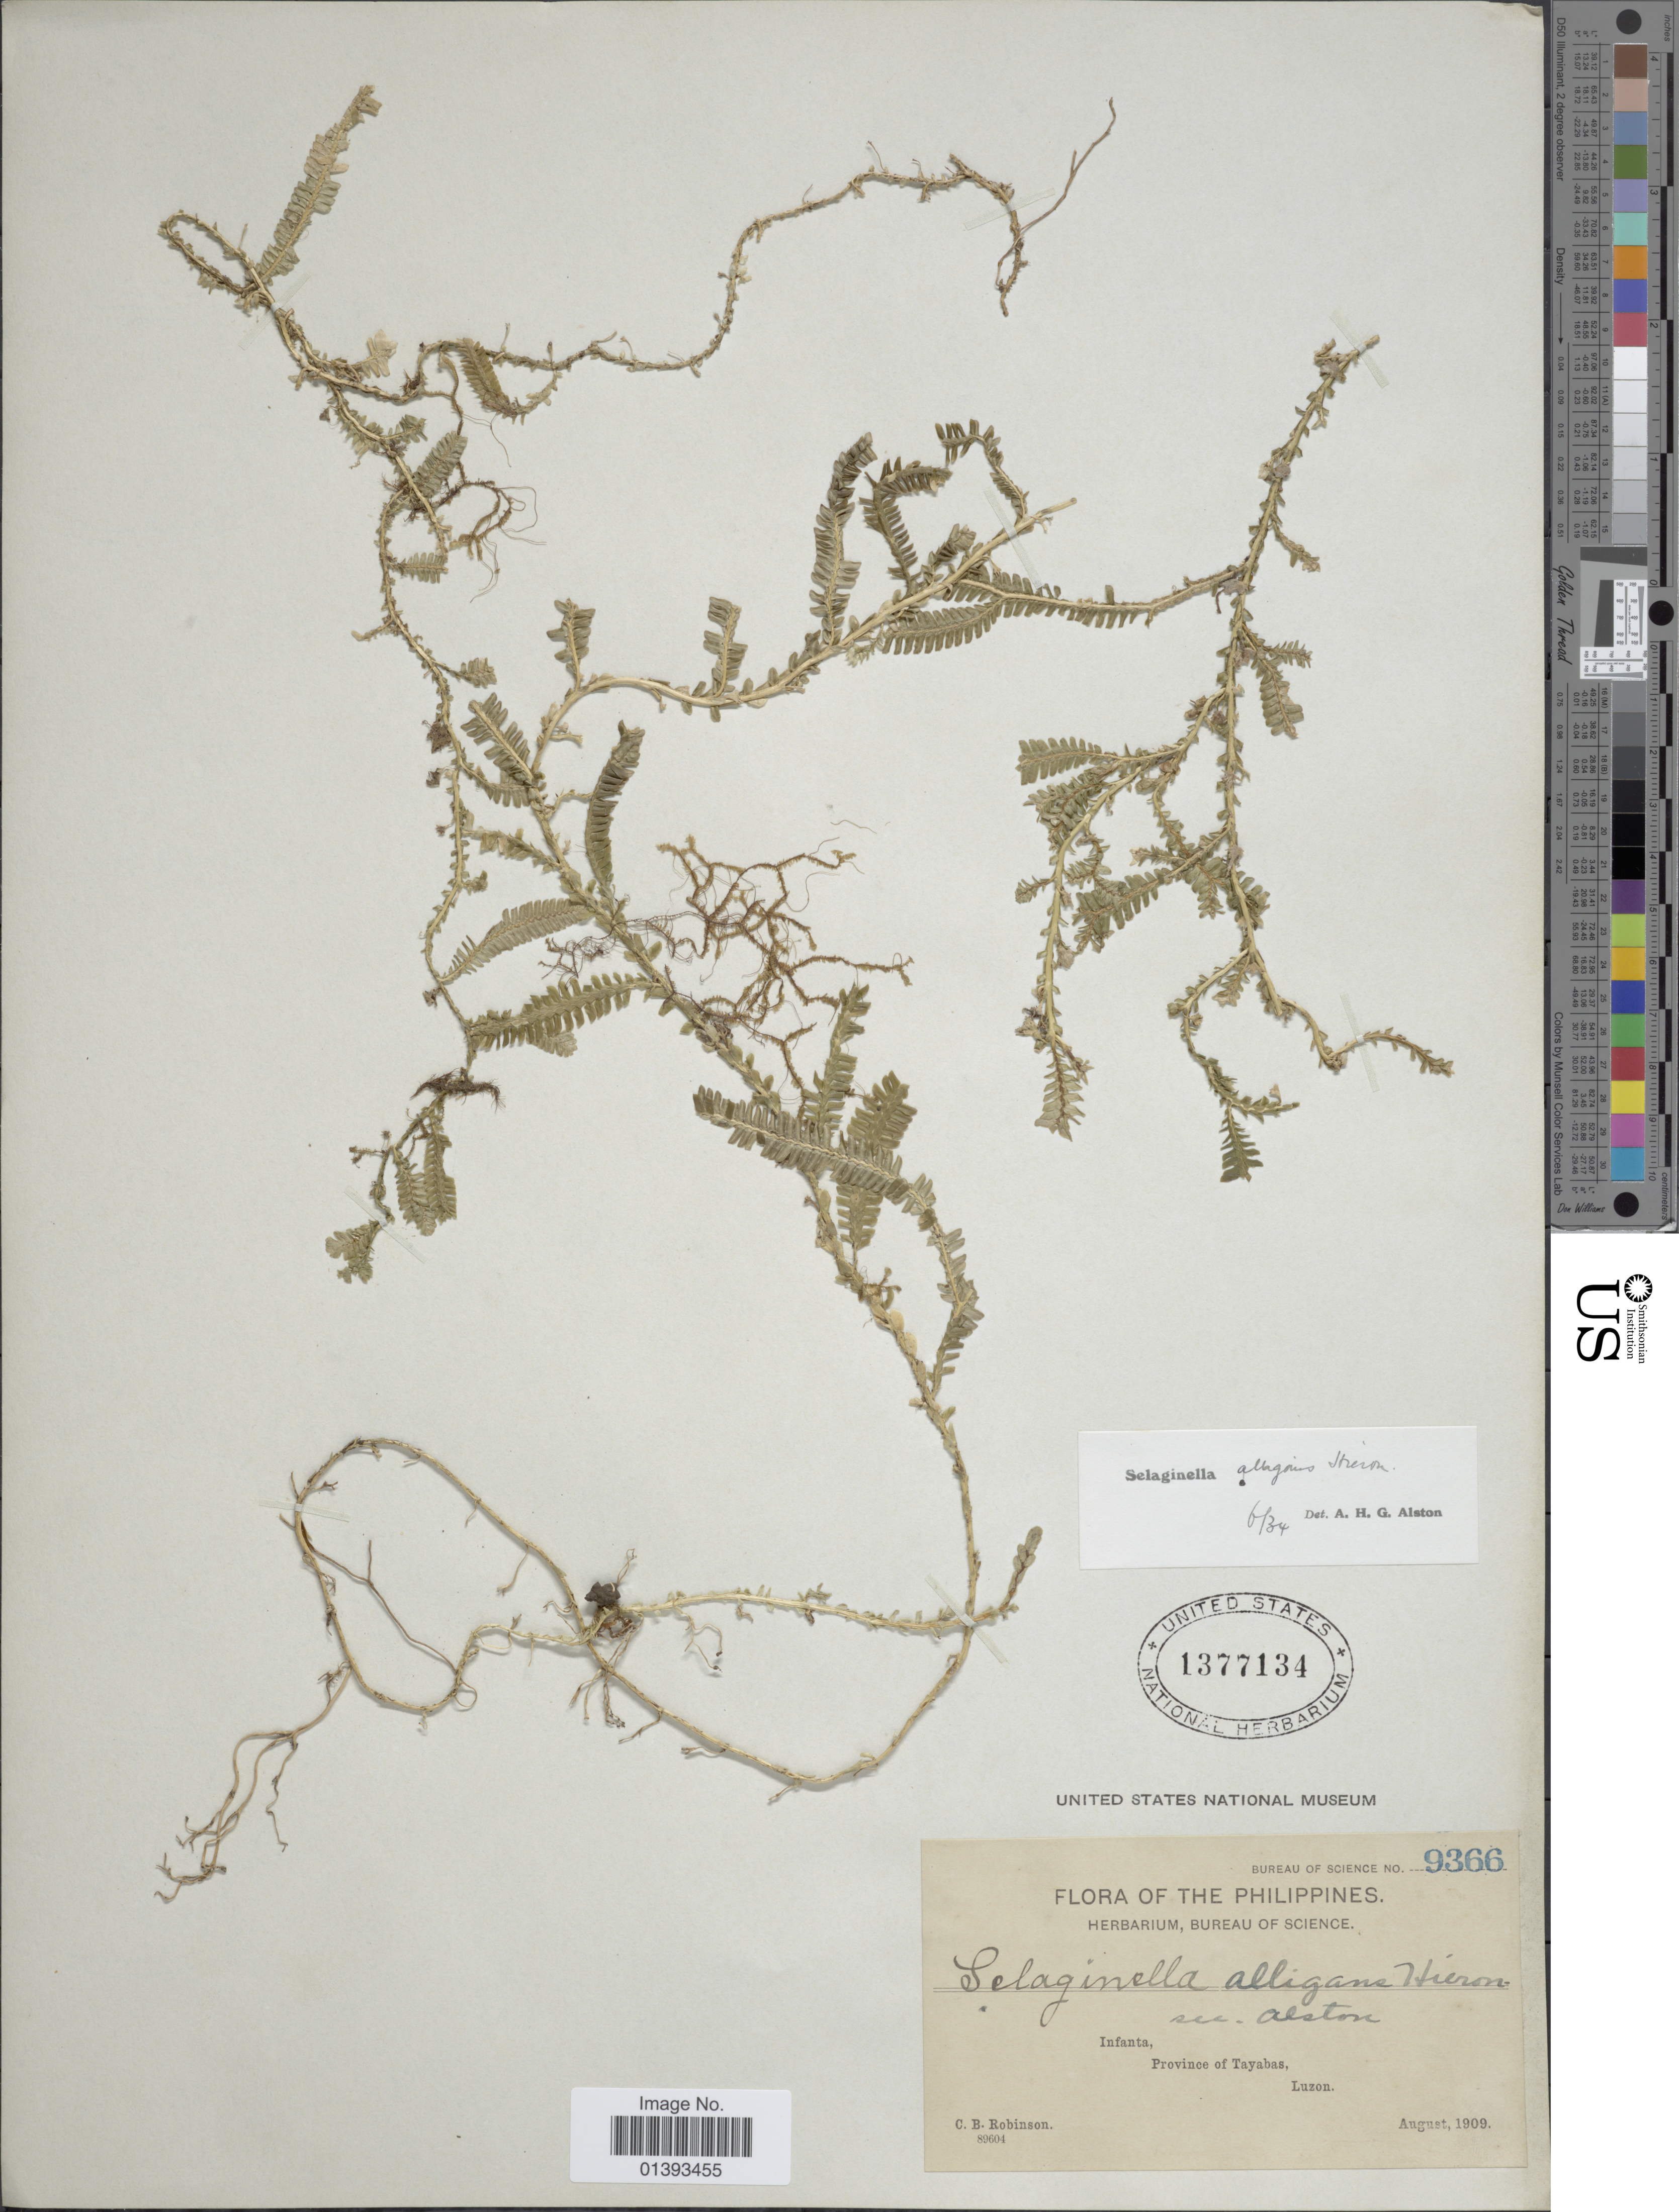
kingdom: Plantae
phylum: Tracheophyta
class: Lycopodiopsida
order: Selaginellales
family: Selaginellaceae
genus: Selaginella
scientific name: Selaginella alligans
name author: Hieron.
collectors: C. Robinson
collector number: Bureau of Science 9366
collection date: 1909-08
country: Philippines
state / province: Central Luzon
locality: Infanta, Province of Tayabas, Luzon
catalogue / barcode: US 1377134